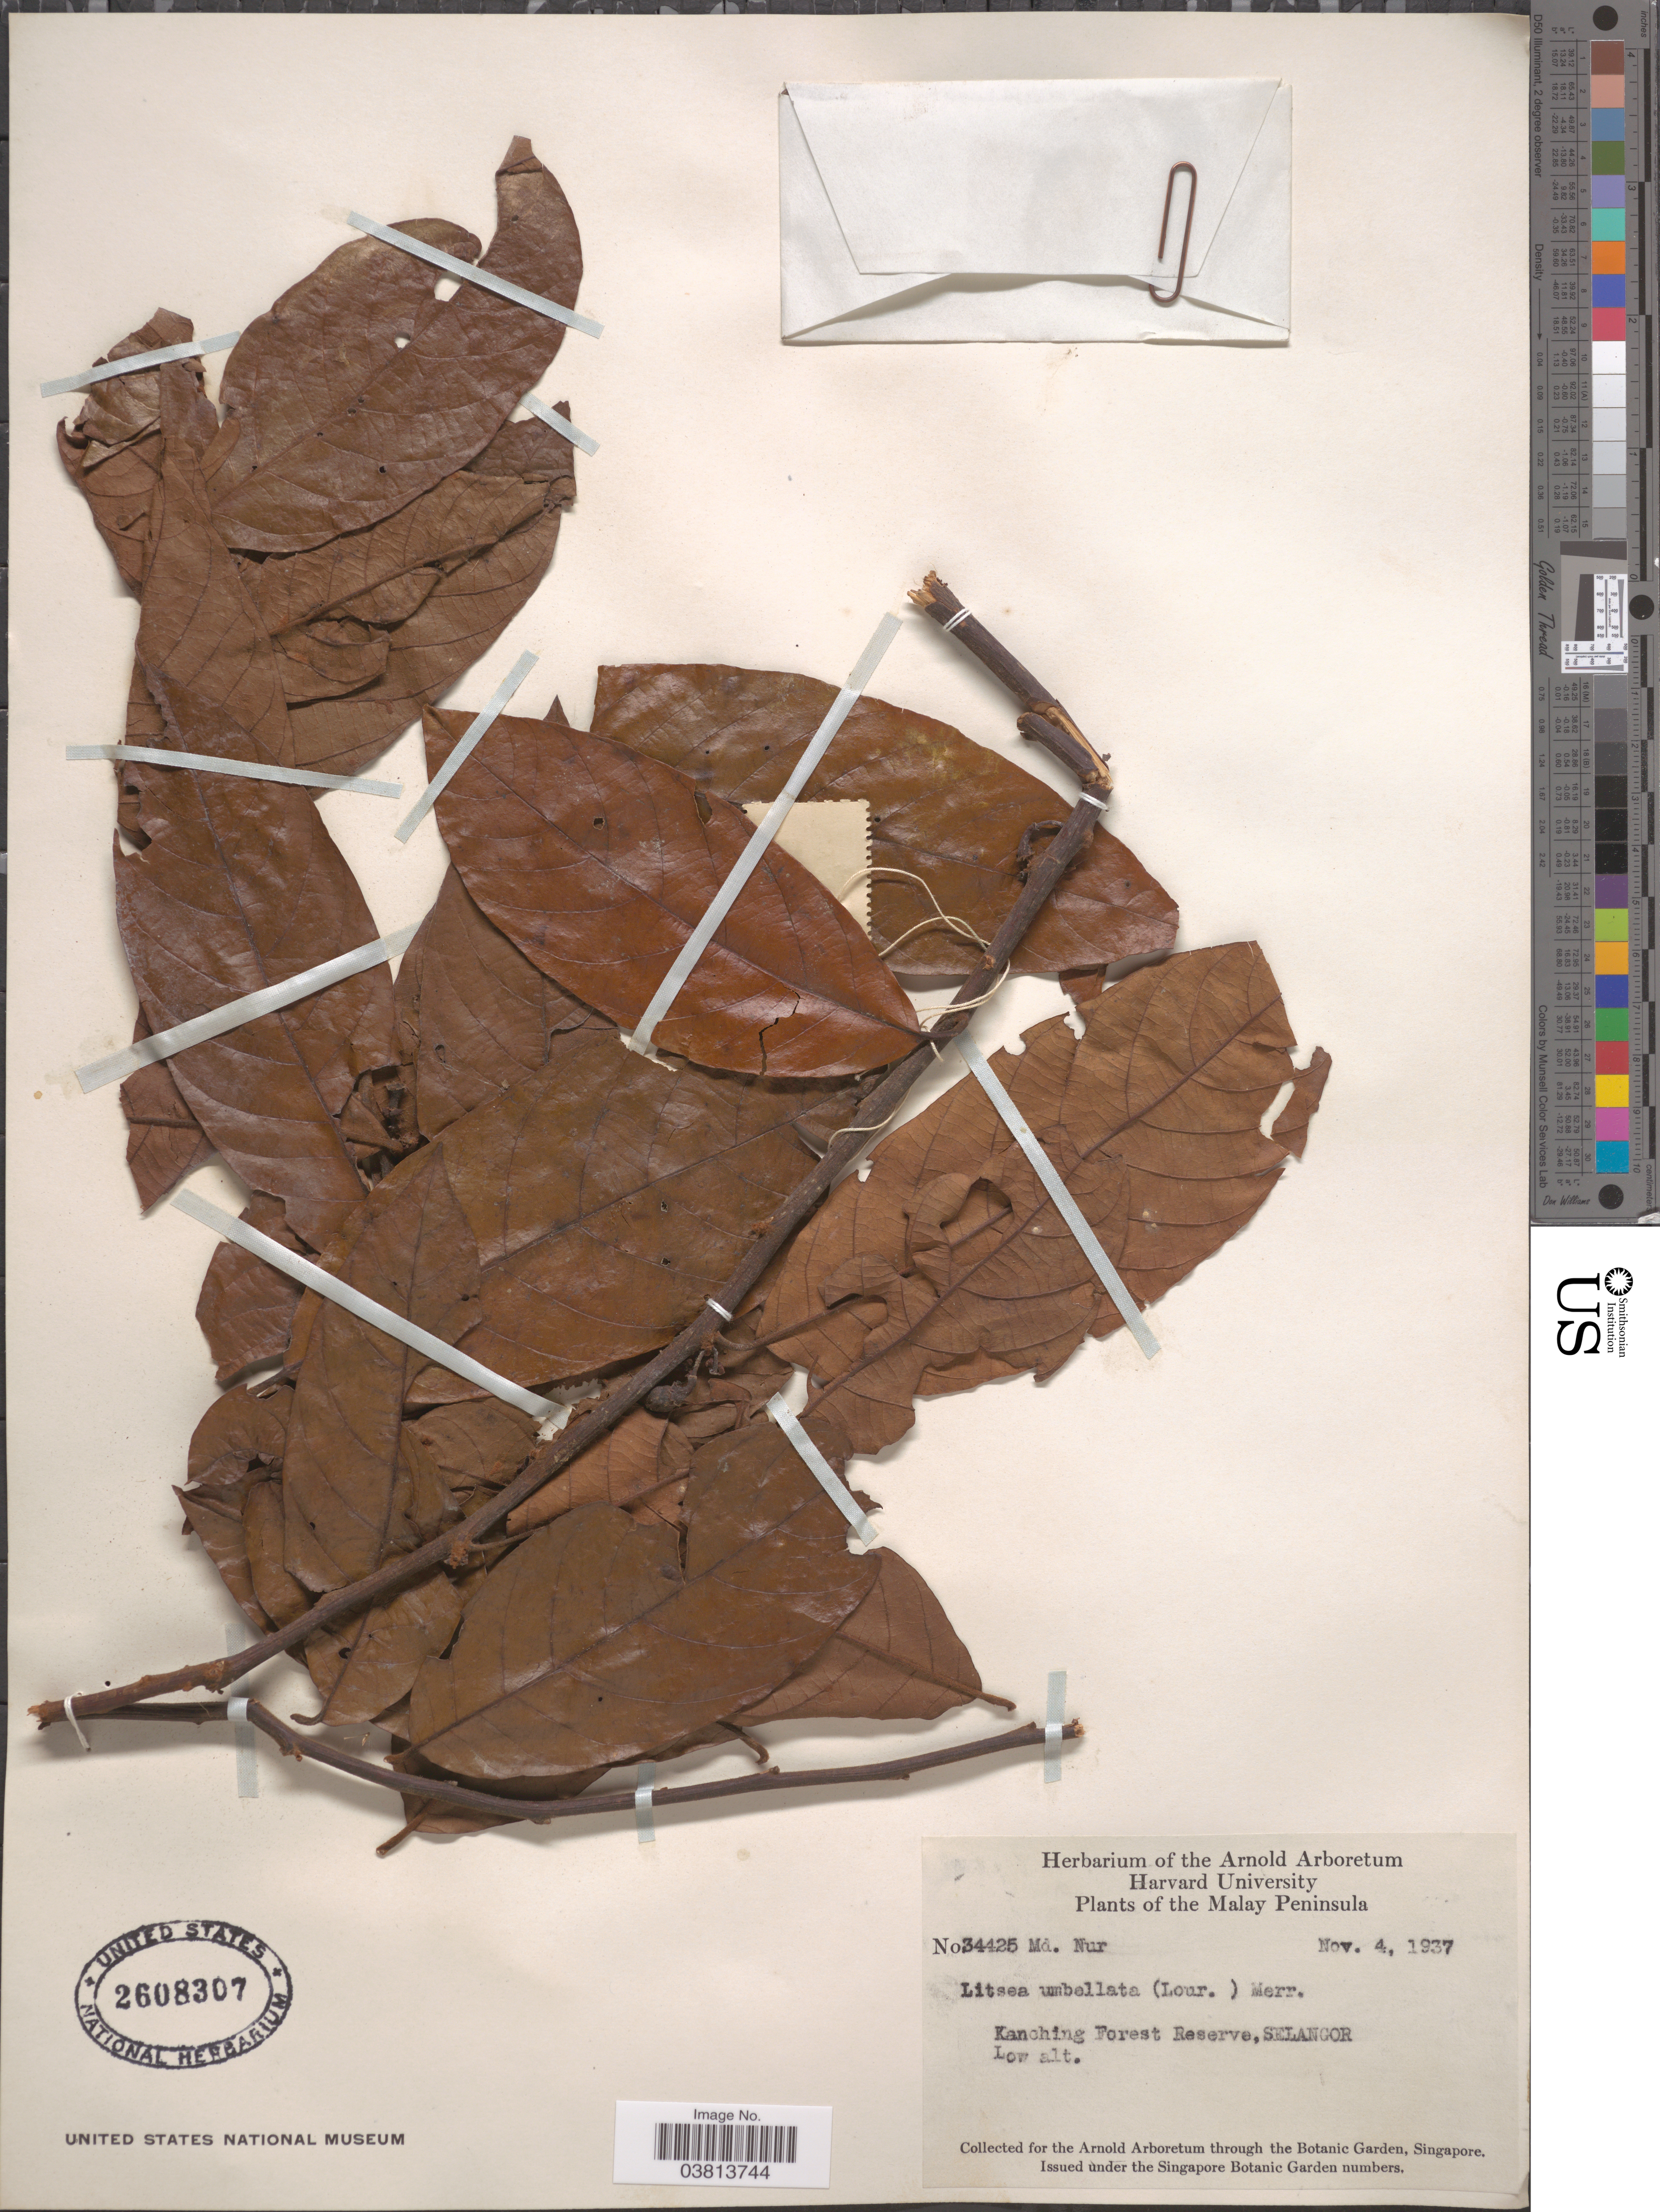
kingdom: Plantae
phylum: Tracheophyta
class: Magnoliopsida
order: Laurales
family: Lauraceae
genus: Litsea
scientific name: Litsea amara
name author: Blume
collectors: M. Nur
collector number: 34425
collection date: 1937-11-04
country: Malaysia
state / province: Selangor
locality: Malay Peninsula. Kanching Forest Reserve.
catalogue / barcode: US 2608307